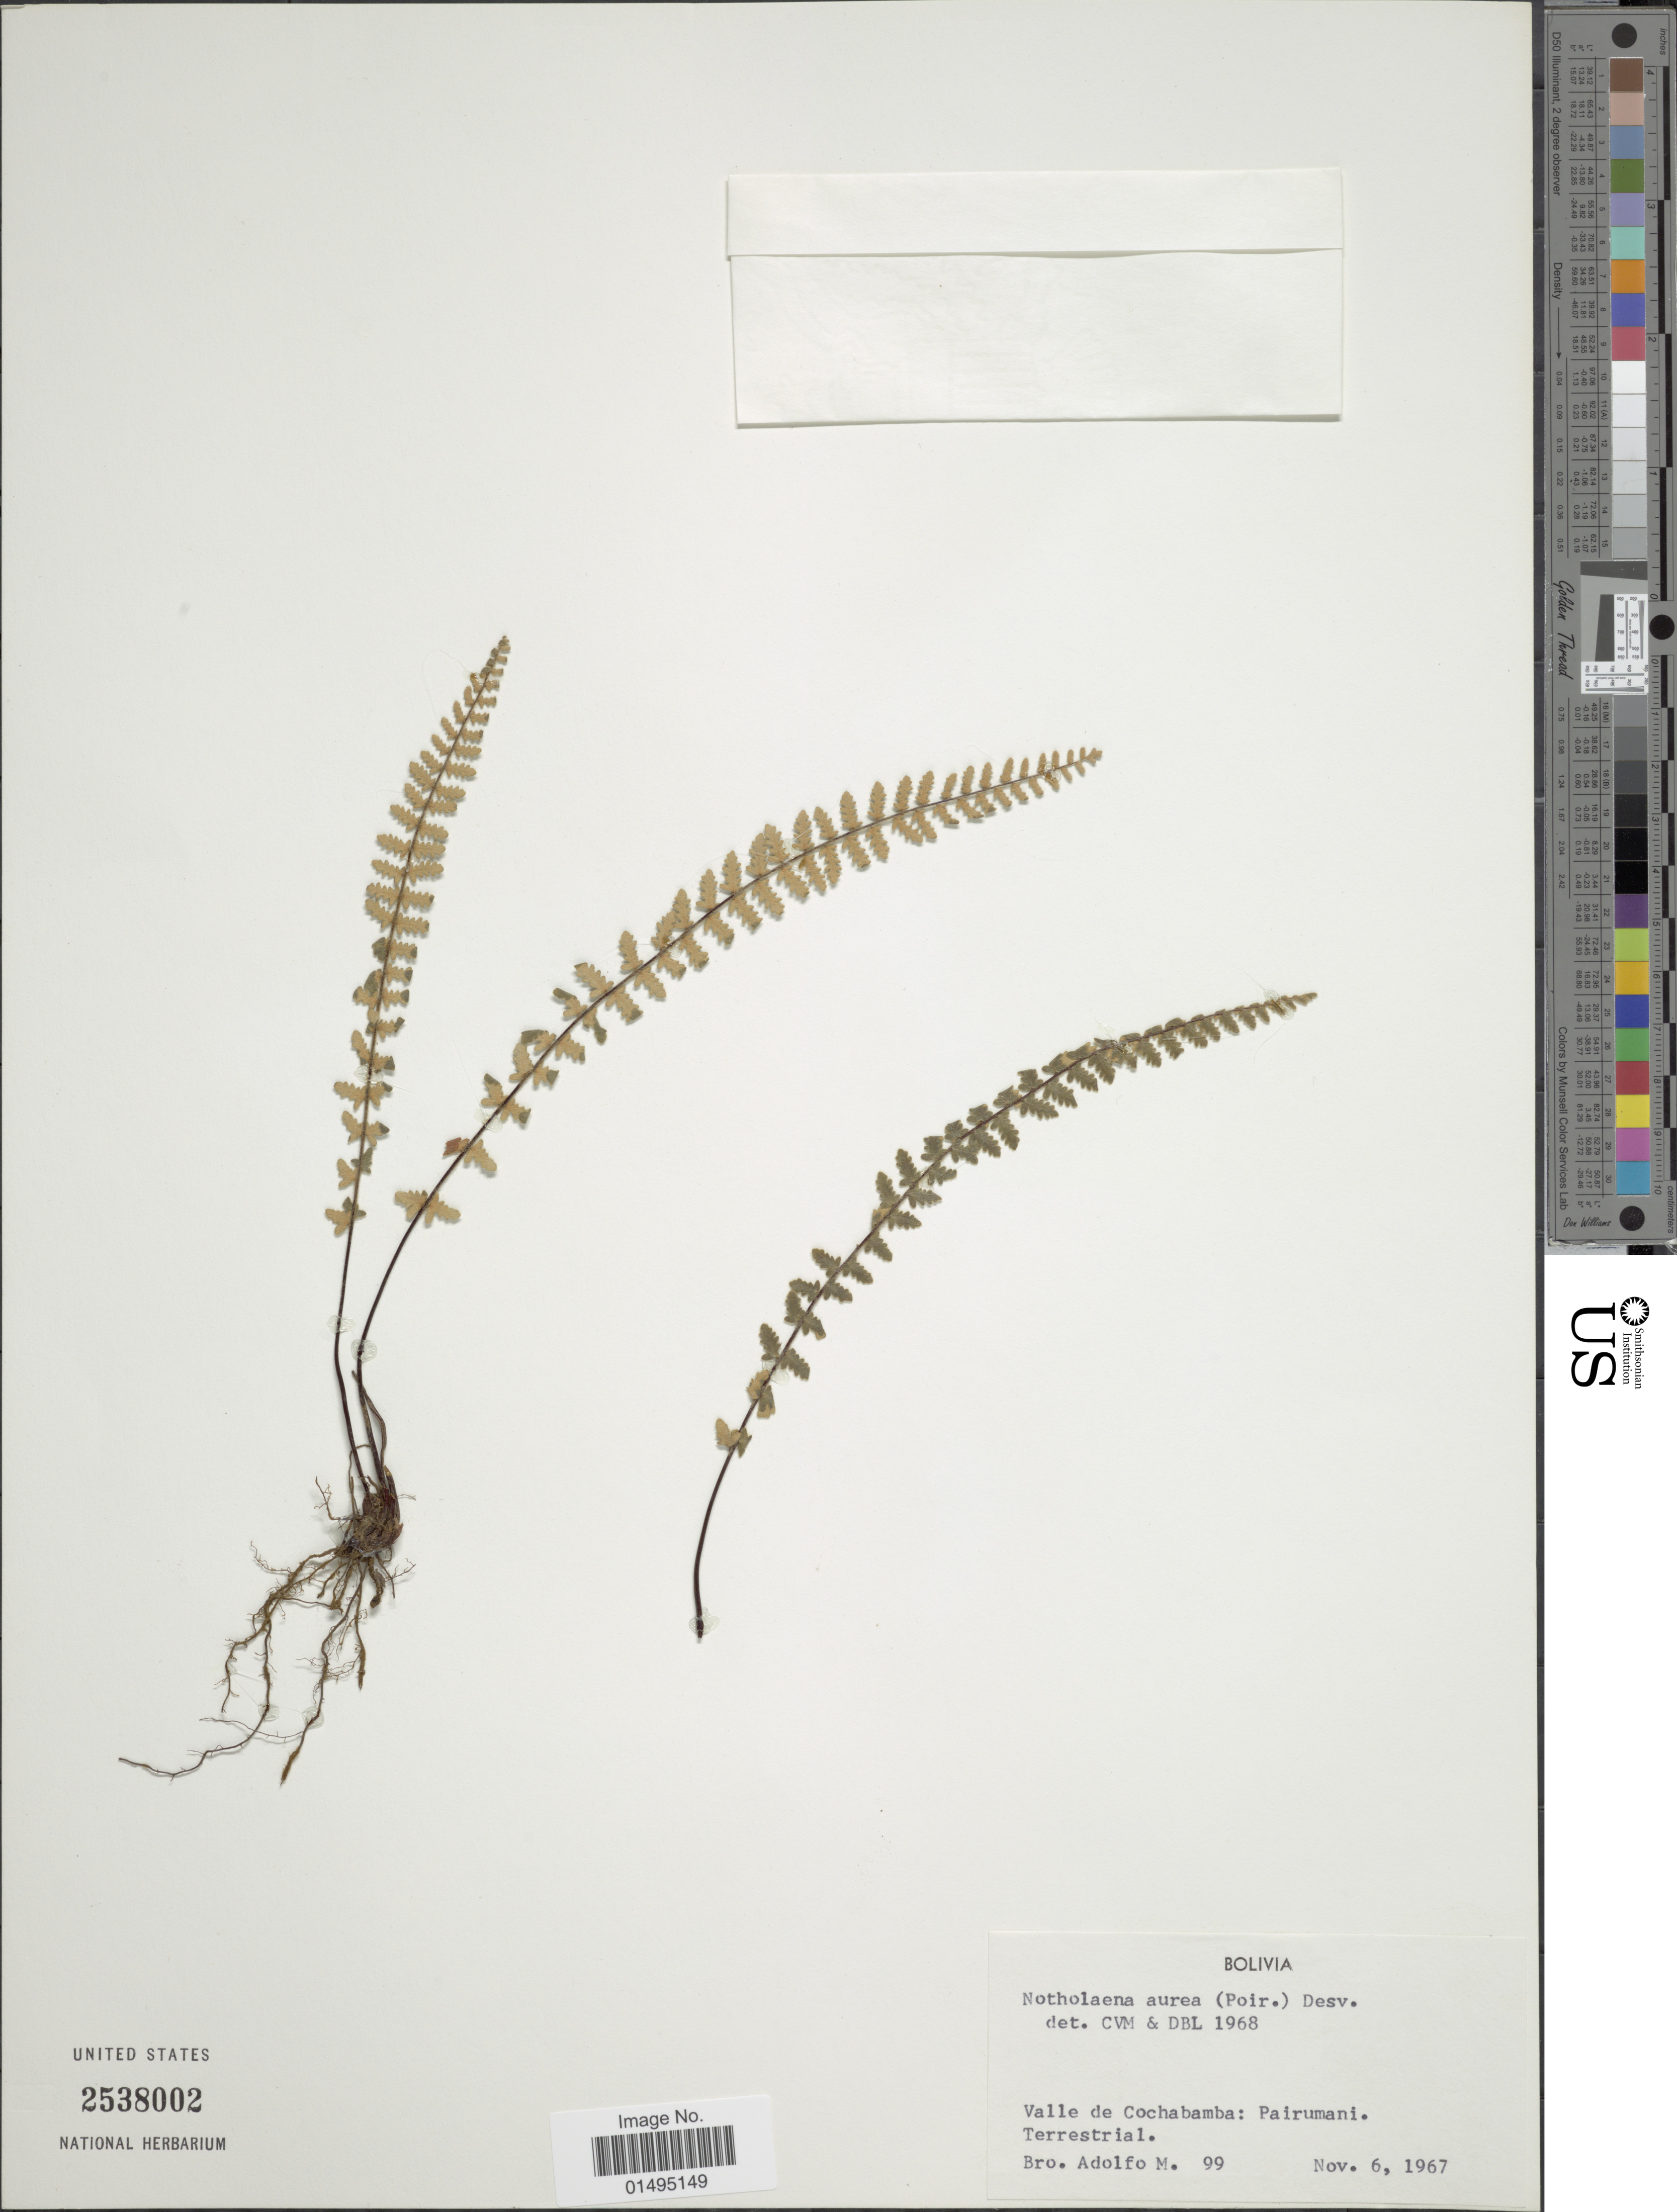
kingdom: Plantae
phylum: Tracheophyta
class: Polypodiopsida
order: Polypodiales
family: Pteridaceae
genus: Myriopteris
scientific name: Myriopteris aurea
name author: (Poir.) Grusz & Windham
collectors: Bro. Adolfo M.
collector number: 99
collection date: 1967-11-06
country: Bolivia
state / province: Cochabamba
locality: Valle de Cochabamba: Pairumani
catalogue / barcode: US 2538002